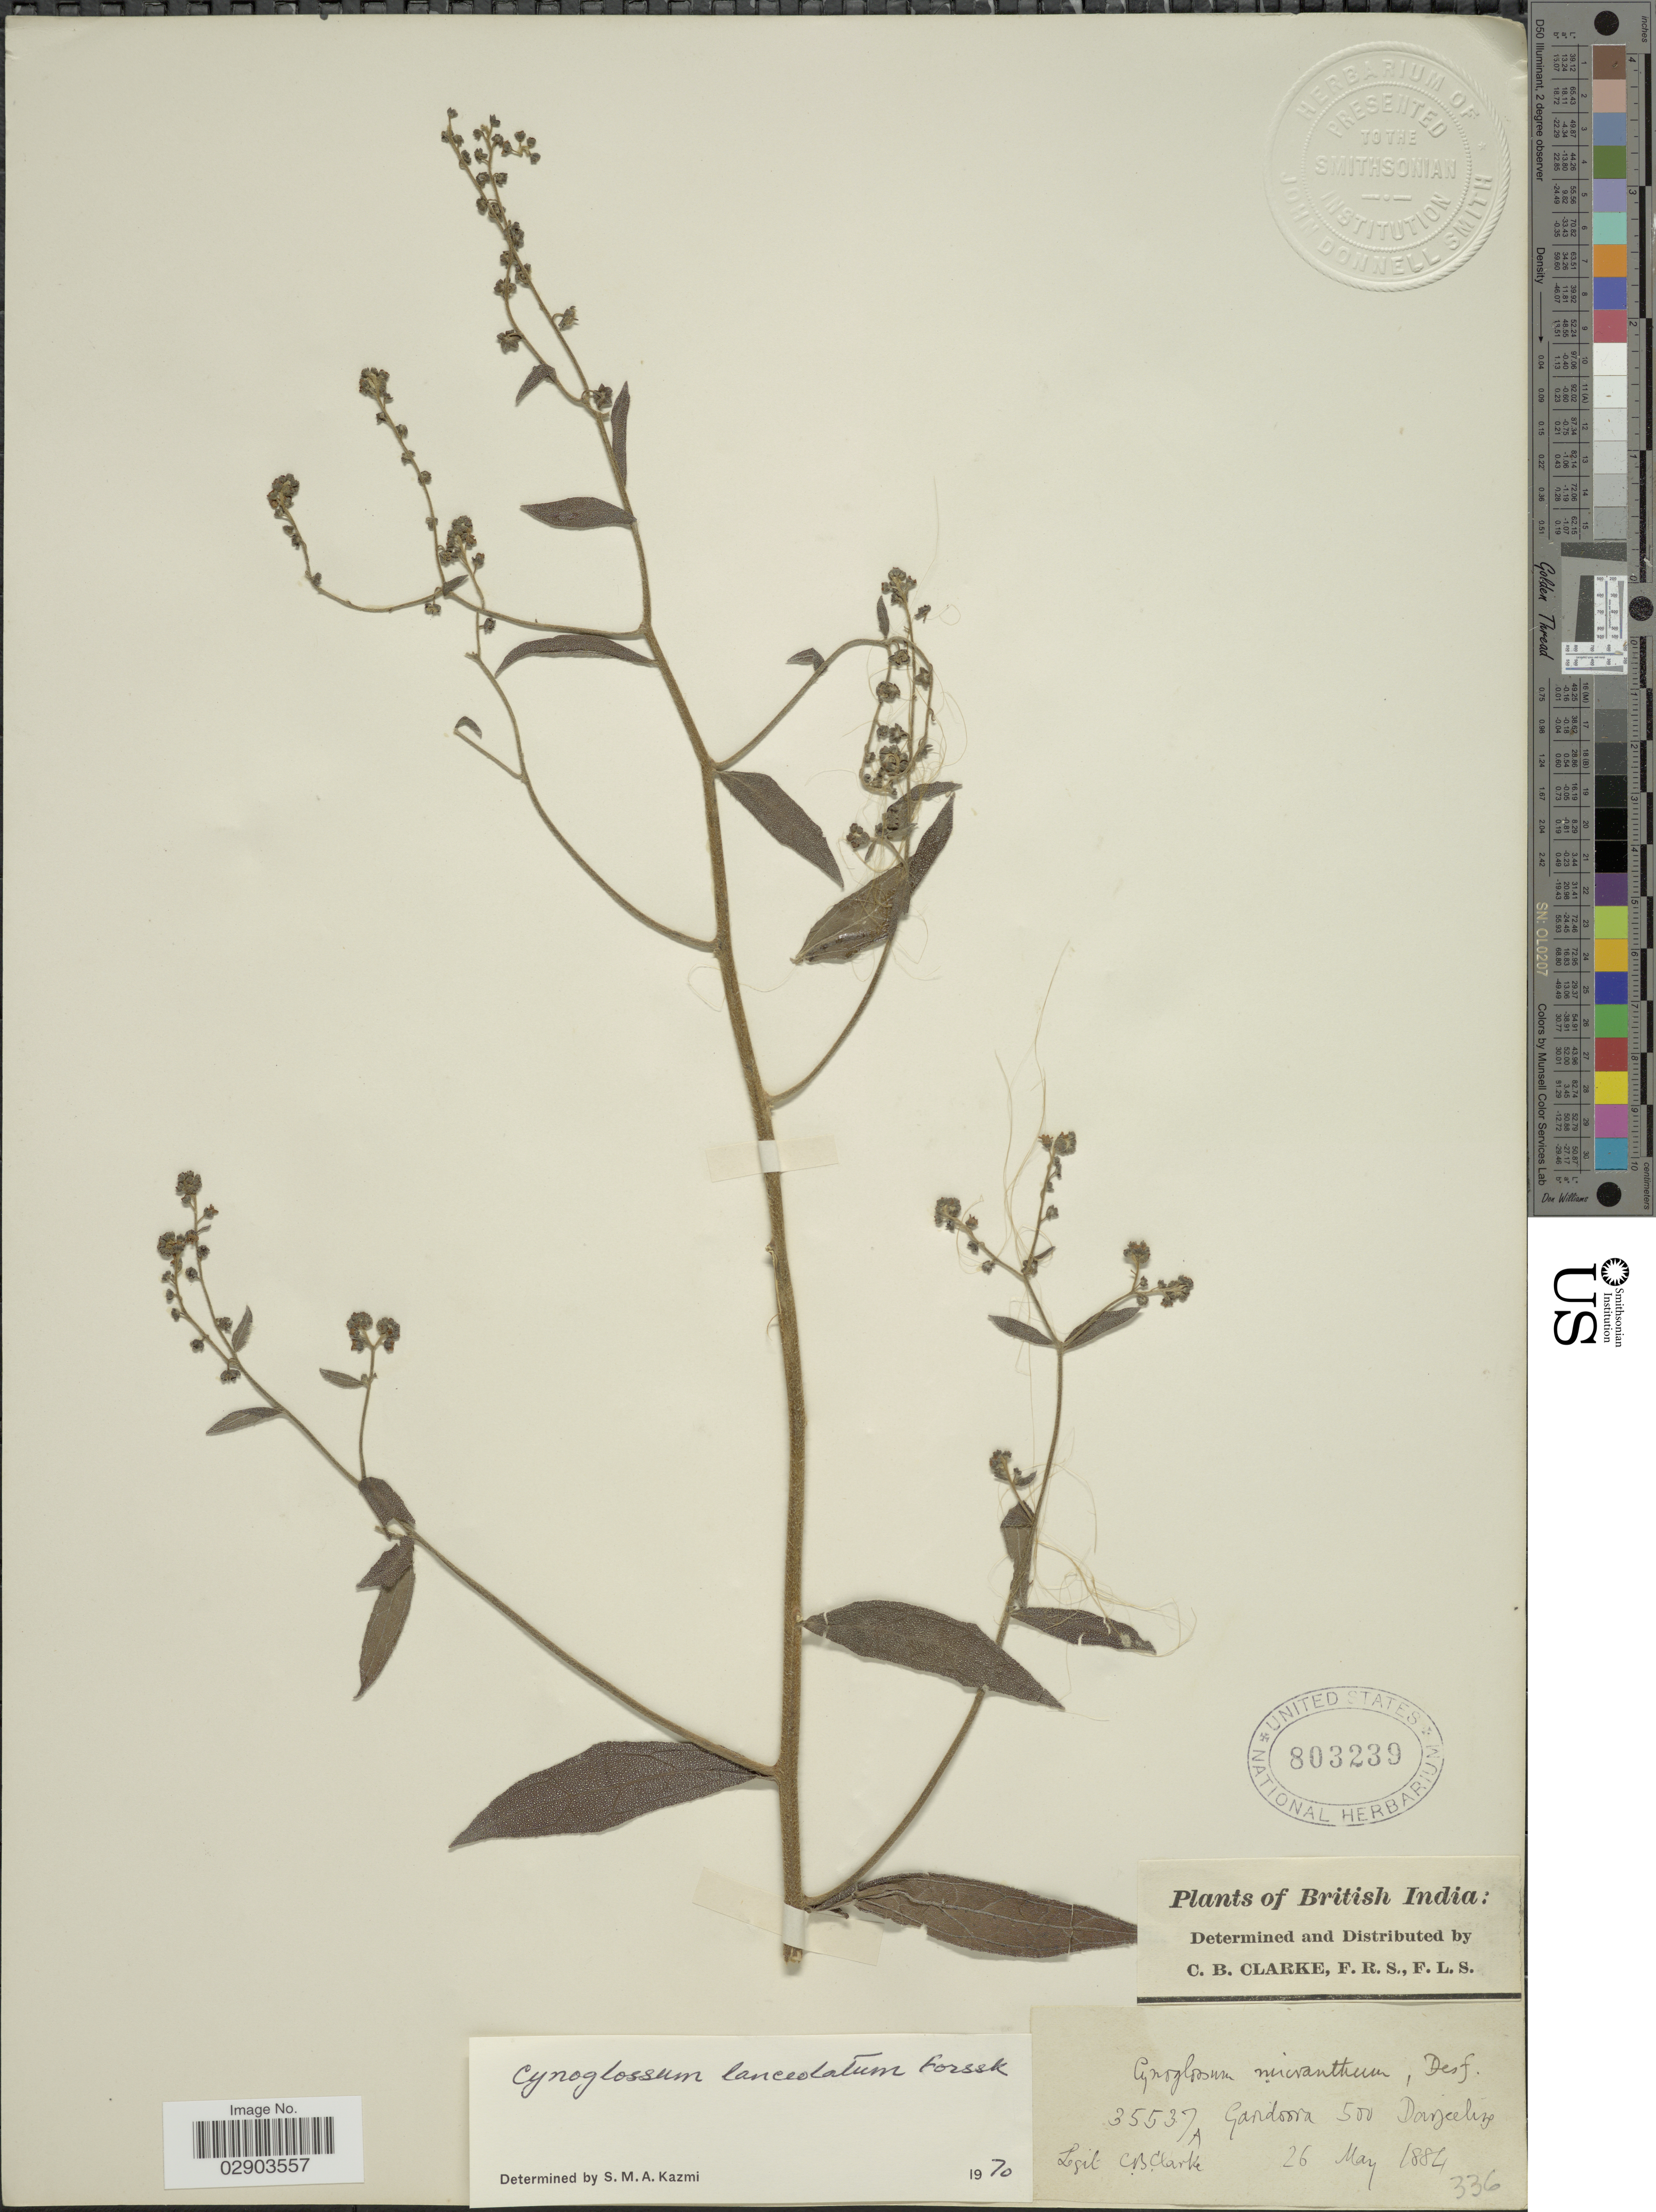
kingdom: Plantae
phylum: Tracheophyta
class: Magnoliopsida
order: Boraginales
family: Boraginaceae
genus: Cynoglossum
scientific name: Cynoglossum lanceolatum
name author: Forssk.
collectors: C. B. Clarke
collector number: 35537A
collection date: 1884-05-26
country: India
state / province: West Bengal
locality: British India, Gandoora, Darjeeling.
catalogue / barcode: US 803239